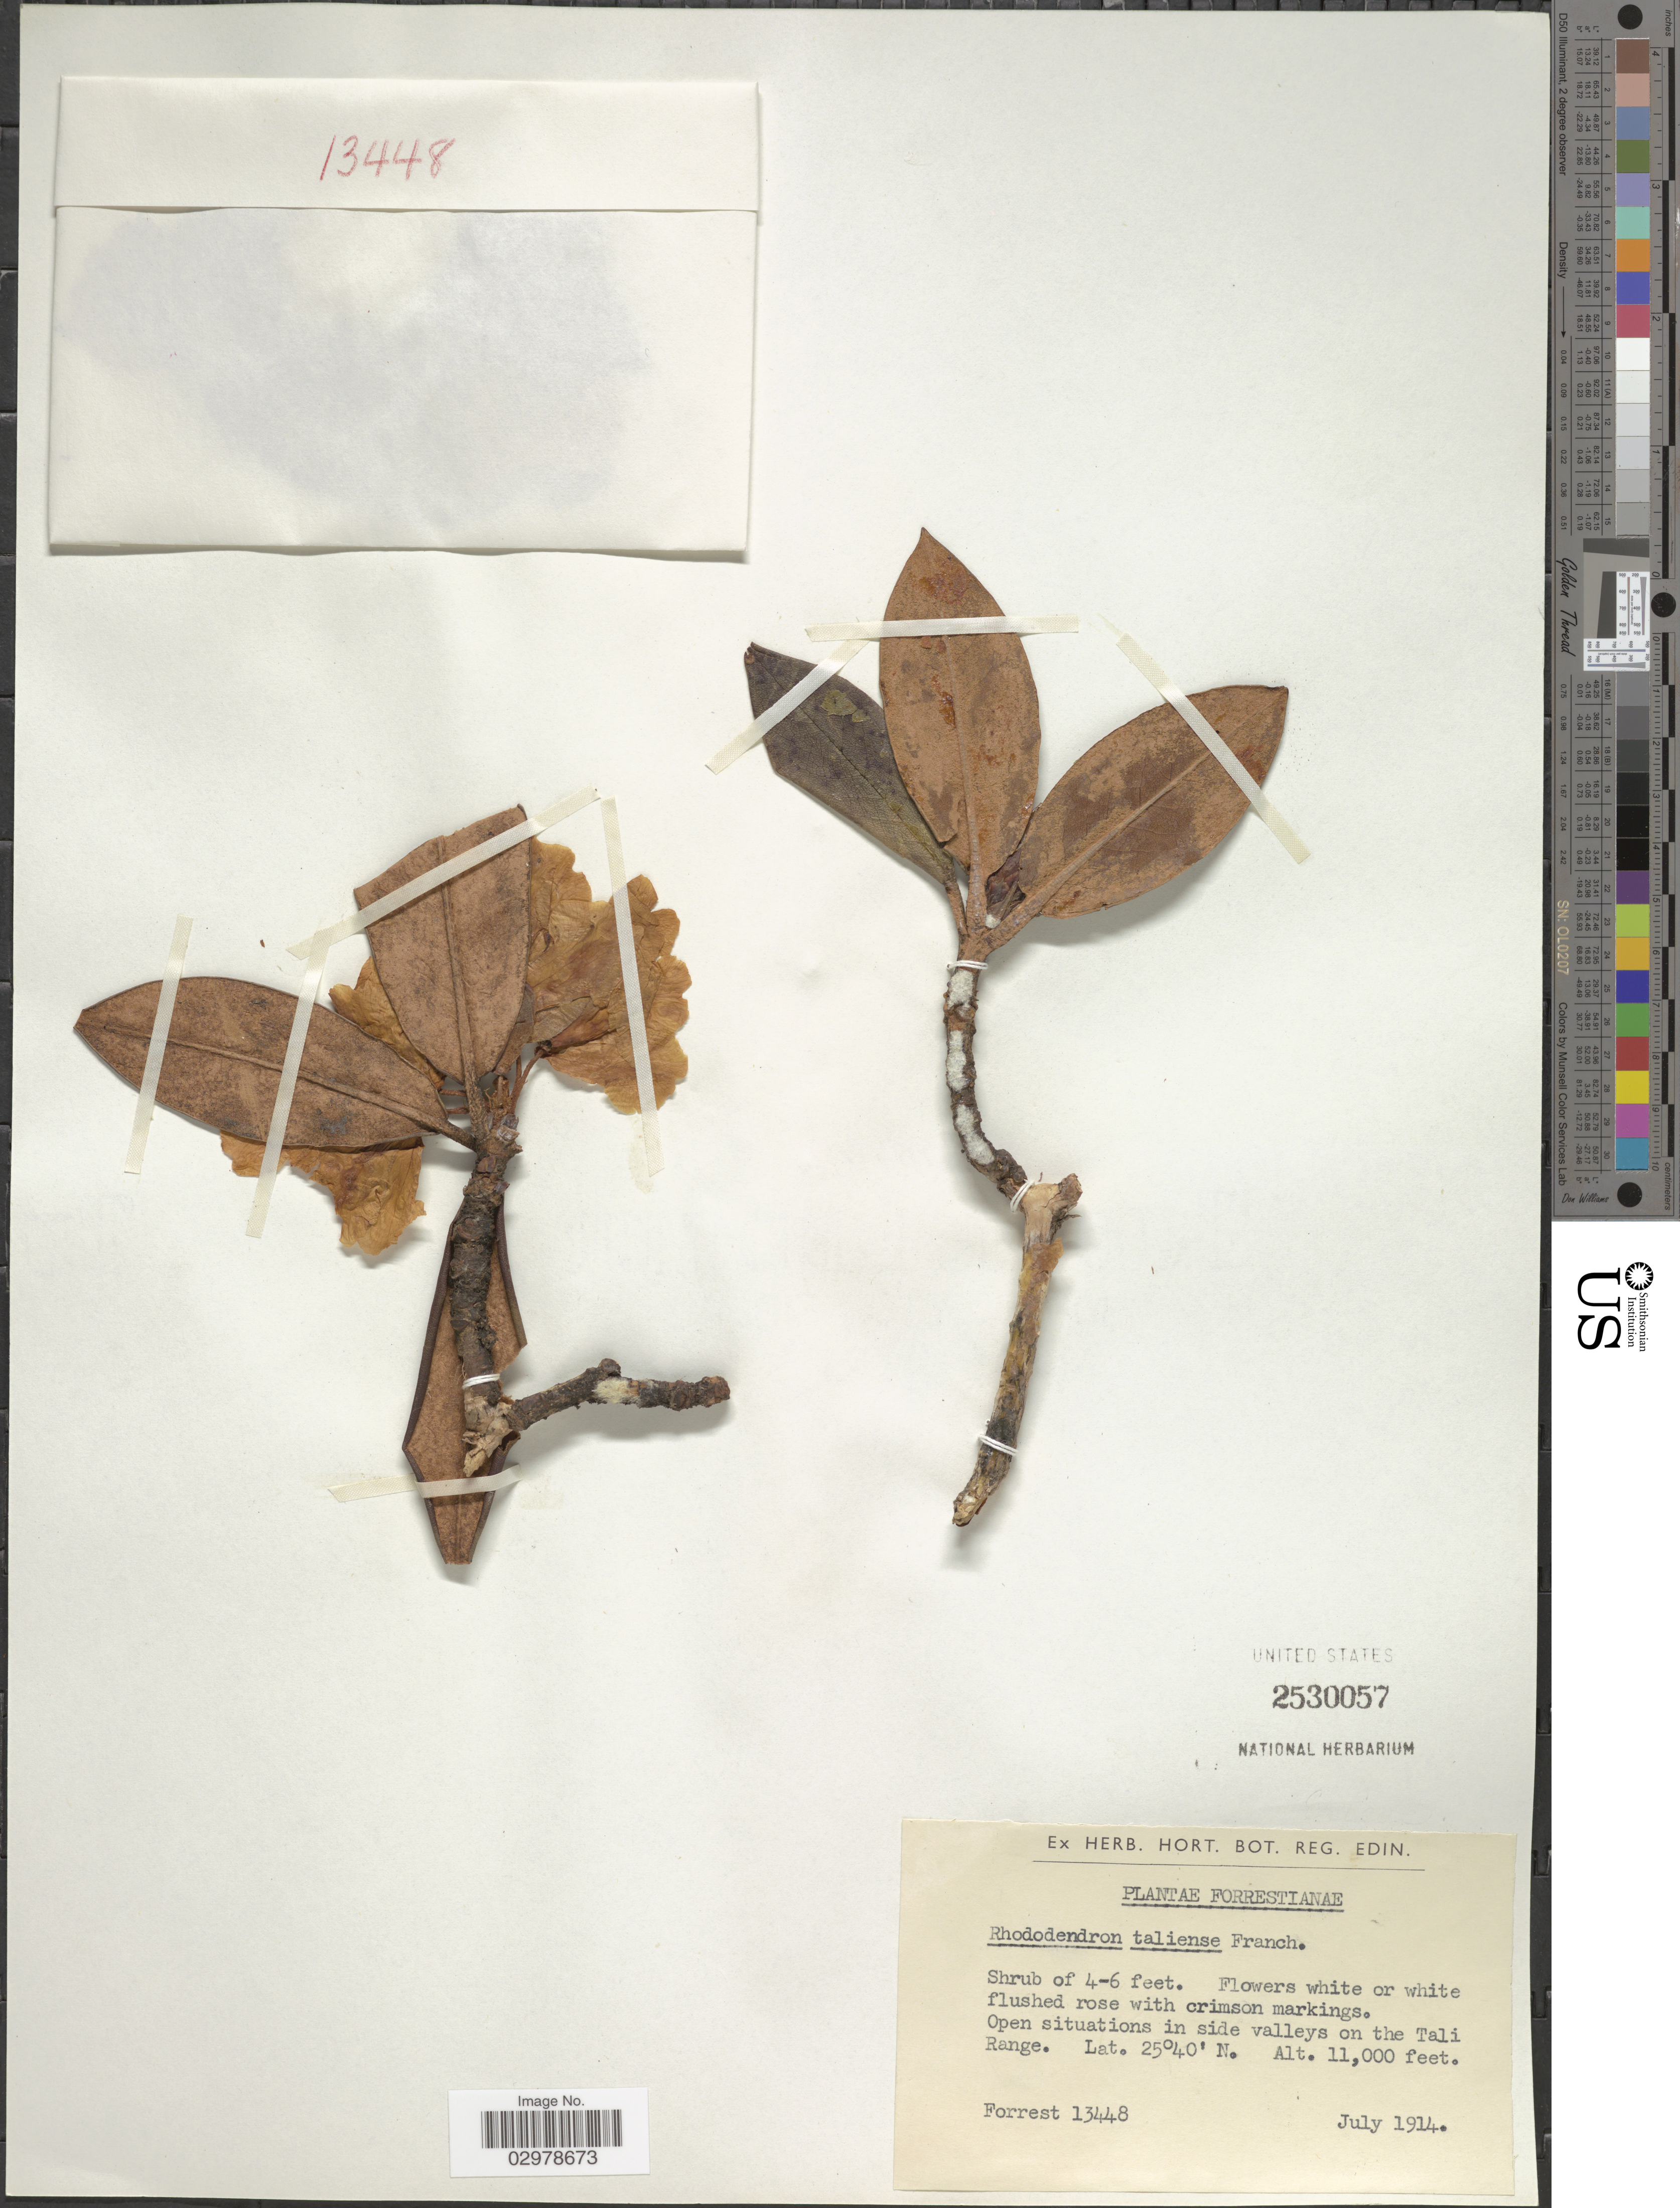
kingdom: Plantae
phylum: Tracheophyta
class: Magnoliopsida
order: Ericales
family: Ericaceae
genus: Rhododendron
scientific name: Rhododendron taliense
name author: Franch.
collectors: -. Forrest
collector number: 13448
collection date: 1914-07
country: China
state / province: Yunnan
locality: Open situations in side valleys on the Tali Range.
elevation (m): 3353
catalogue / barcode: US 2530057